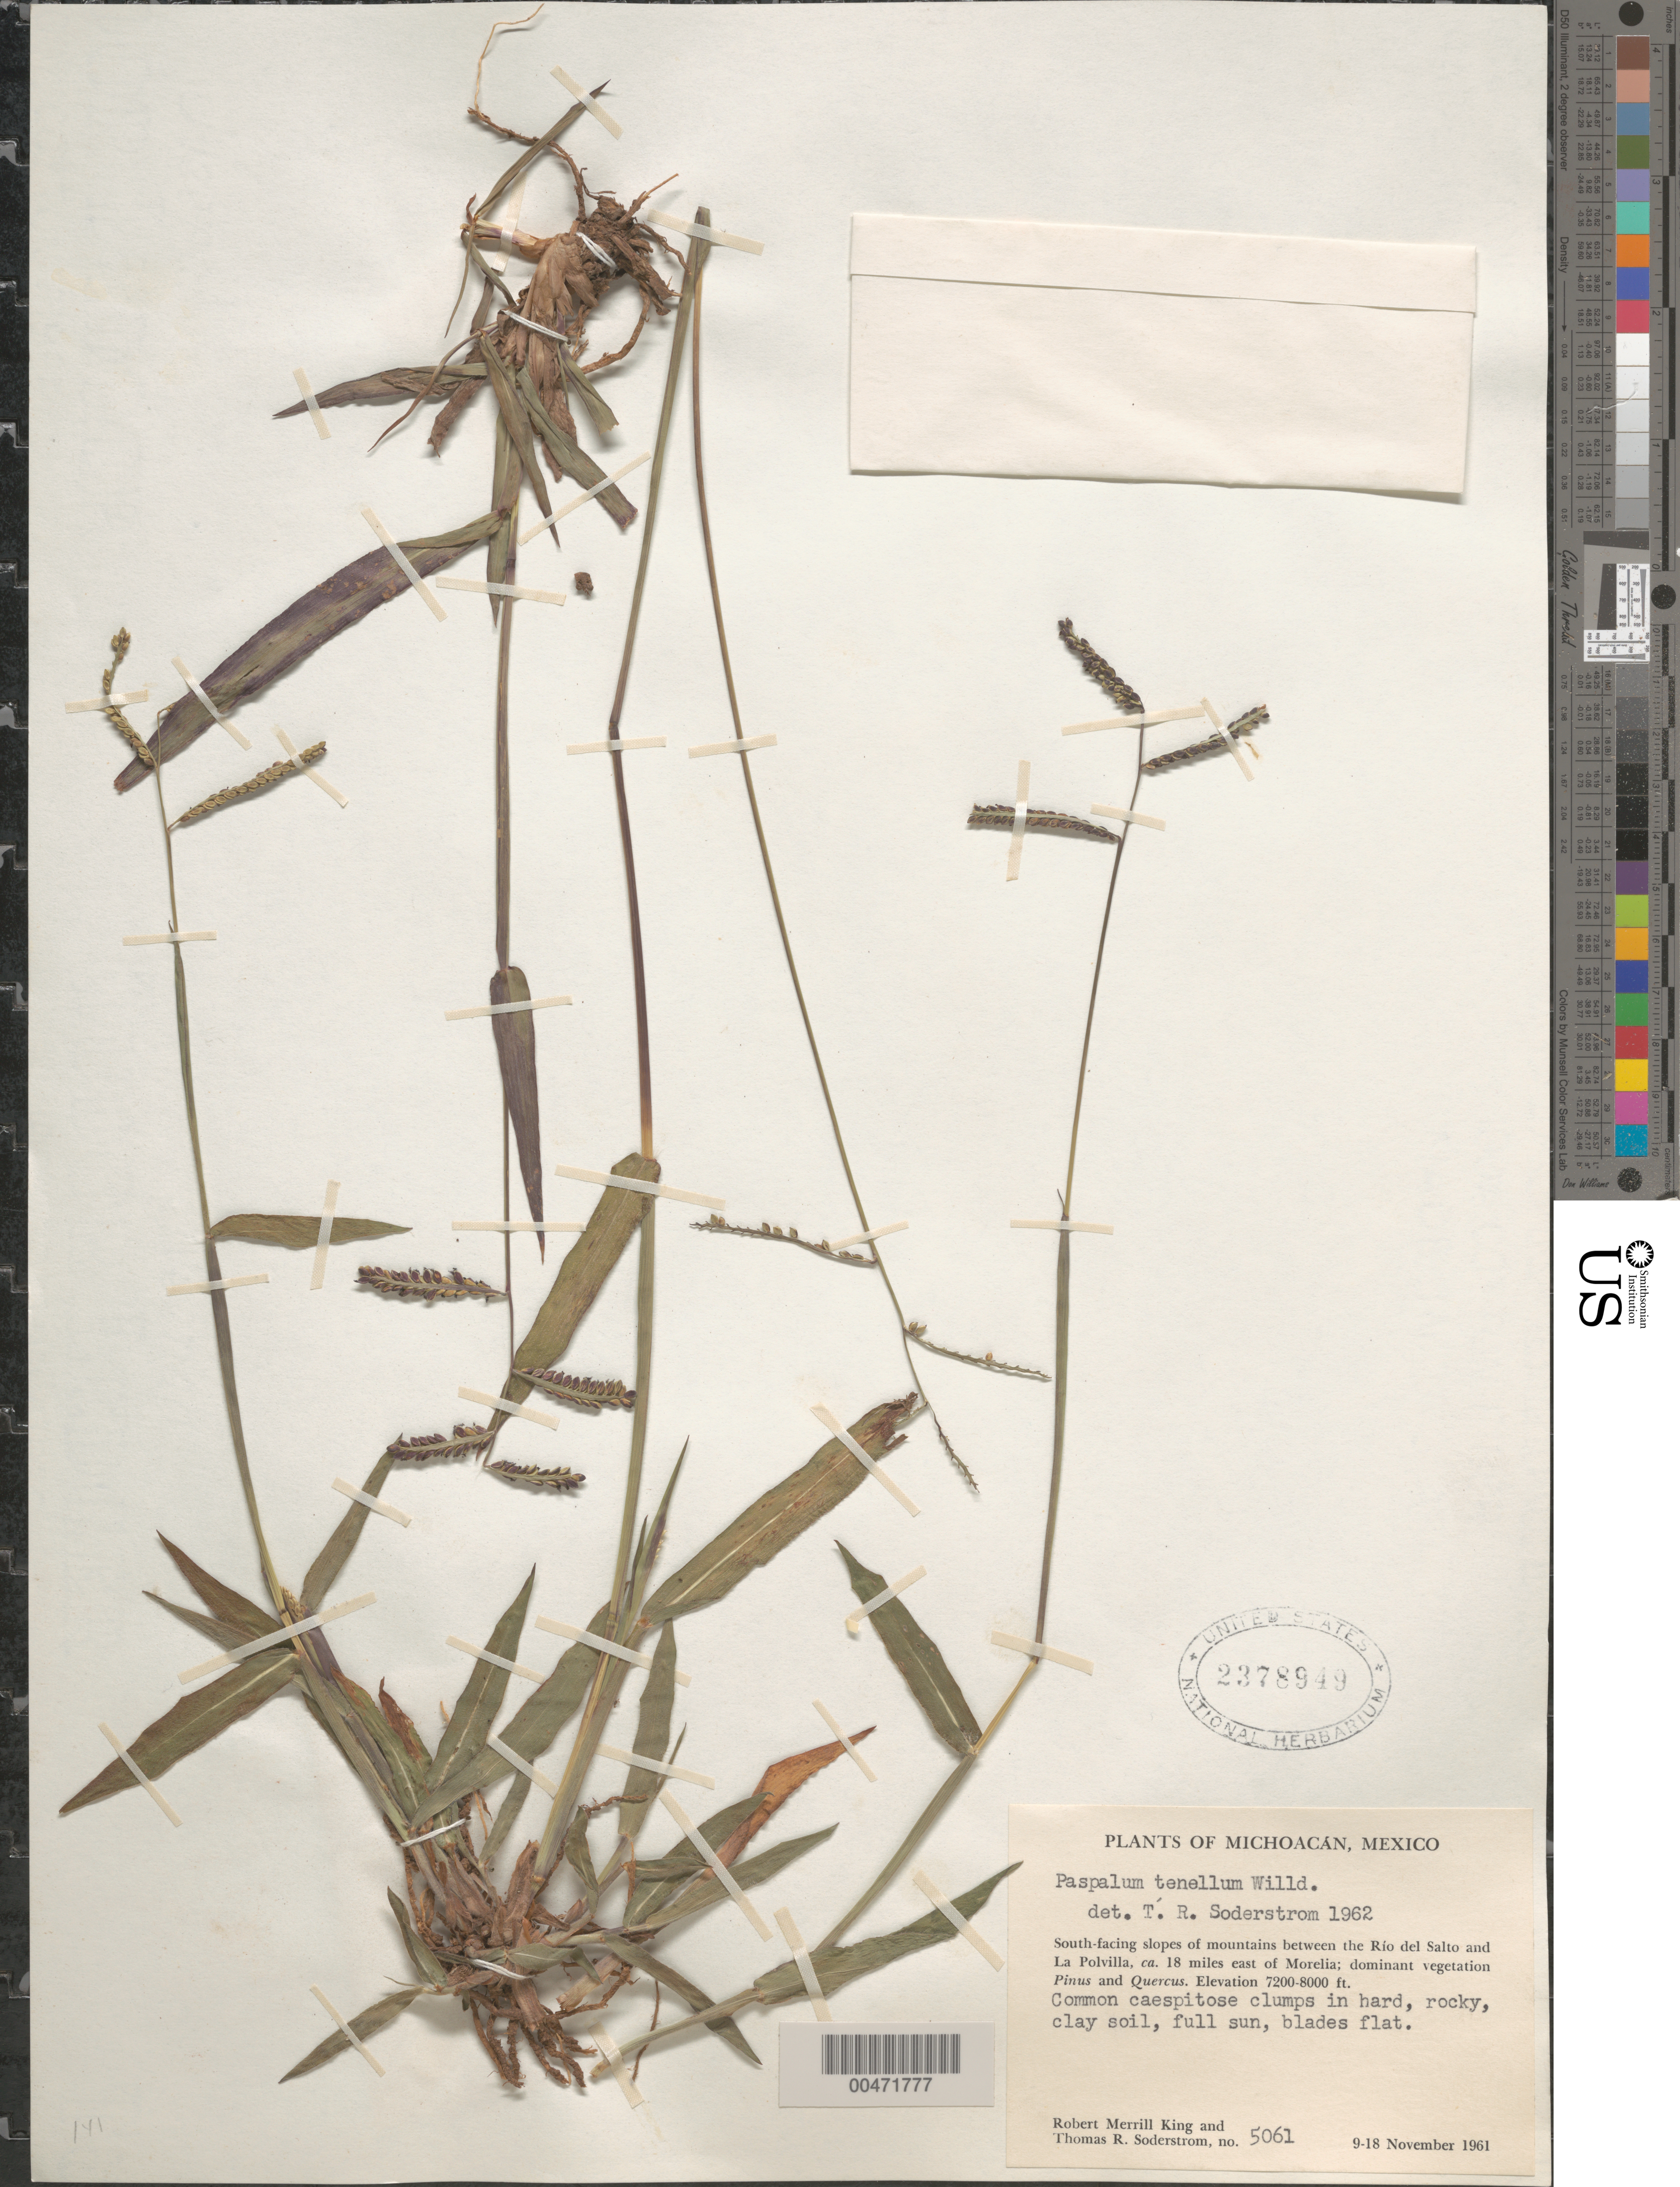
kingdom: Plantae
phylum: Tracheophyta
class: Liliopsida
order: Poales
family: Poaceae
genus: Paspalum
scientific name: Paspalum tenellum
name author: Willd.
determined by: Soderstrom, T. R.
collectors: R. M. King & T. R. Soderstrom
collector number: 5061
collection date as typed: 9 Nov 1961 to 18 Nov 1961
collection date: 1961-11-09/1961-11-18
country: Mexico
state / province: Michoacán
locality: S-facing slopes of mts between the R¡o del Salto & La Polvilla, ca. 18 mi E of Morelia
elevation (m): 2195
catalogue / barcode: US 2378949